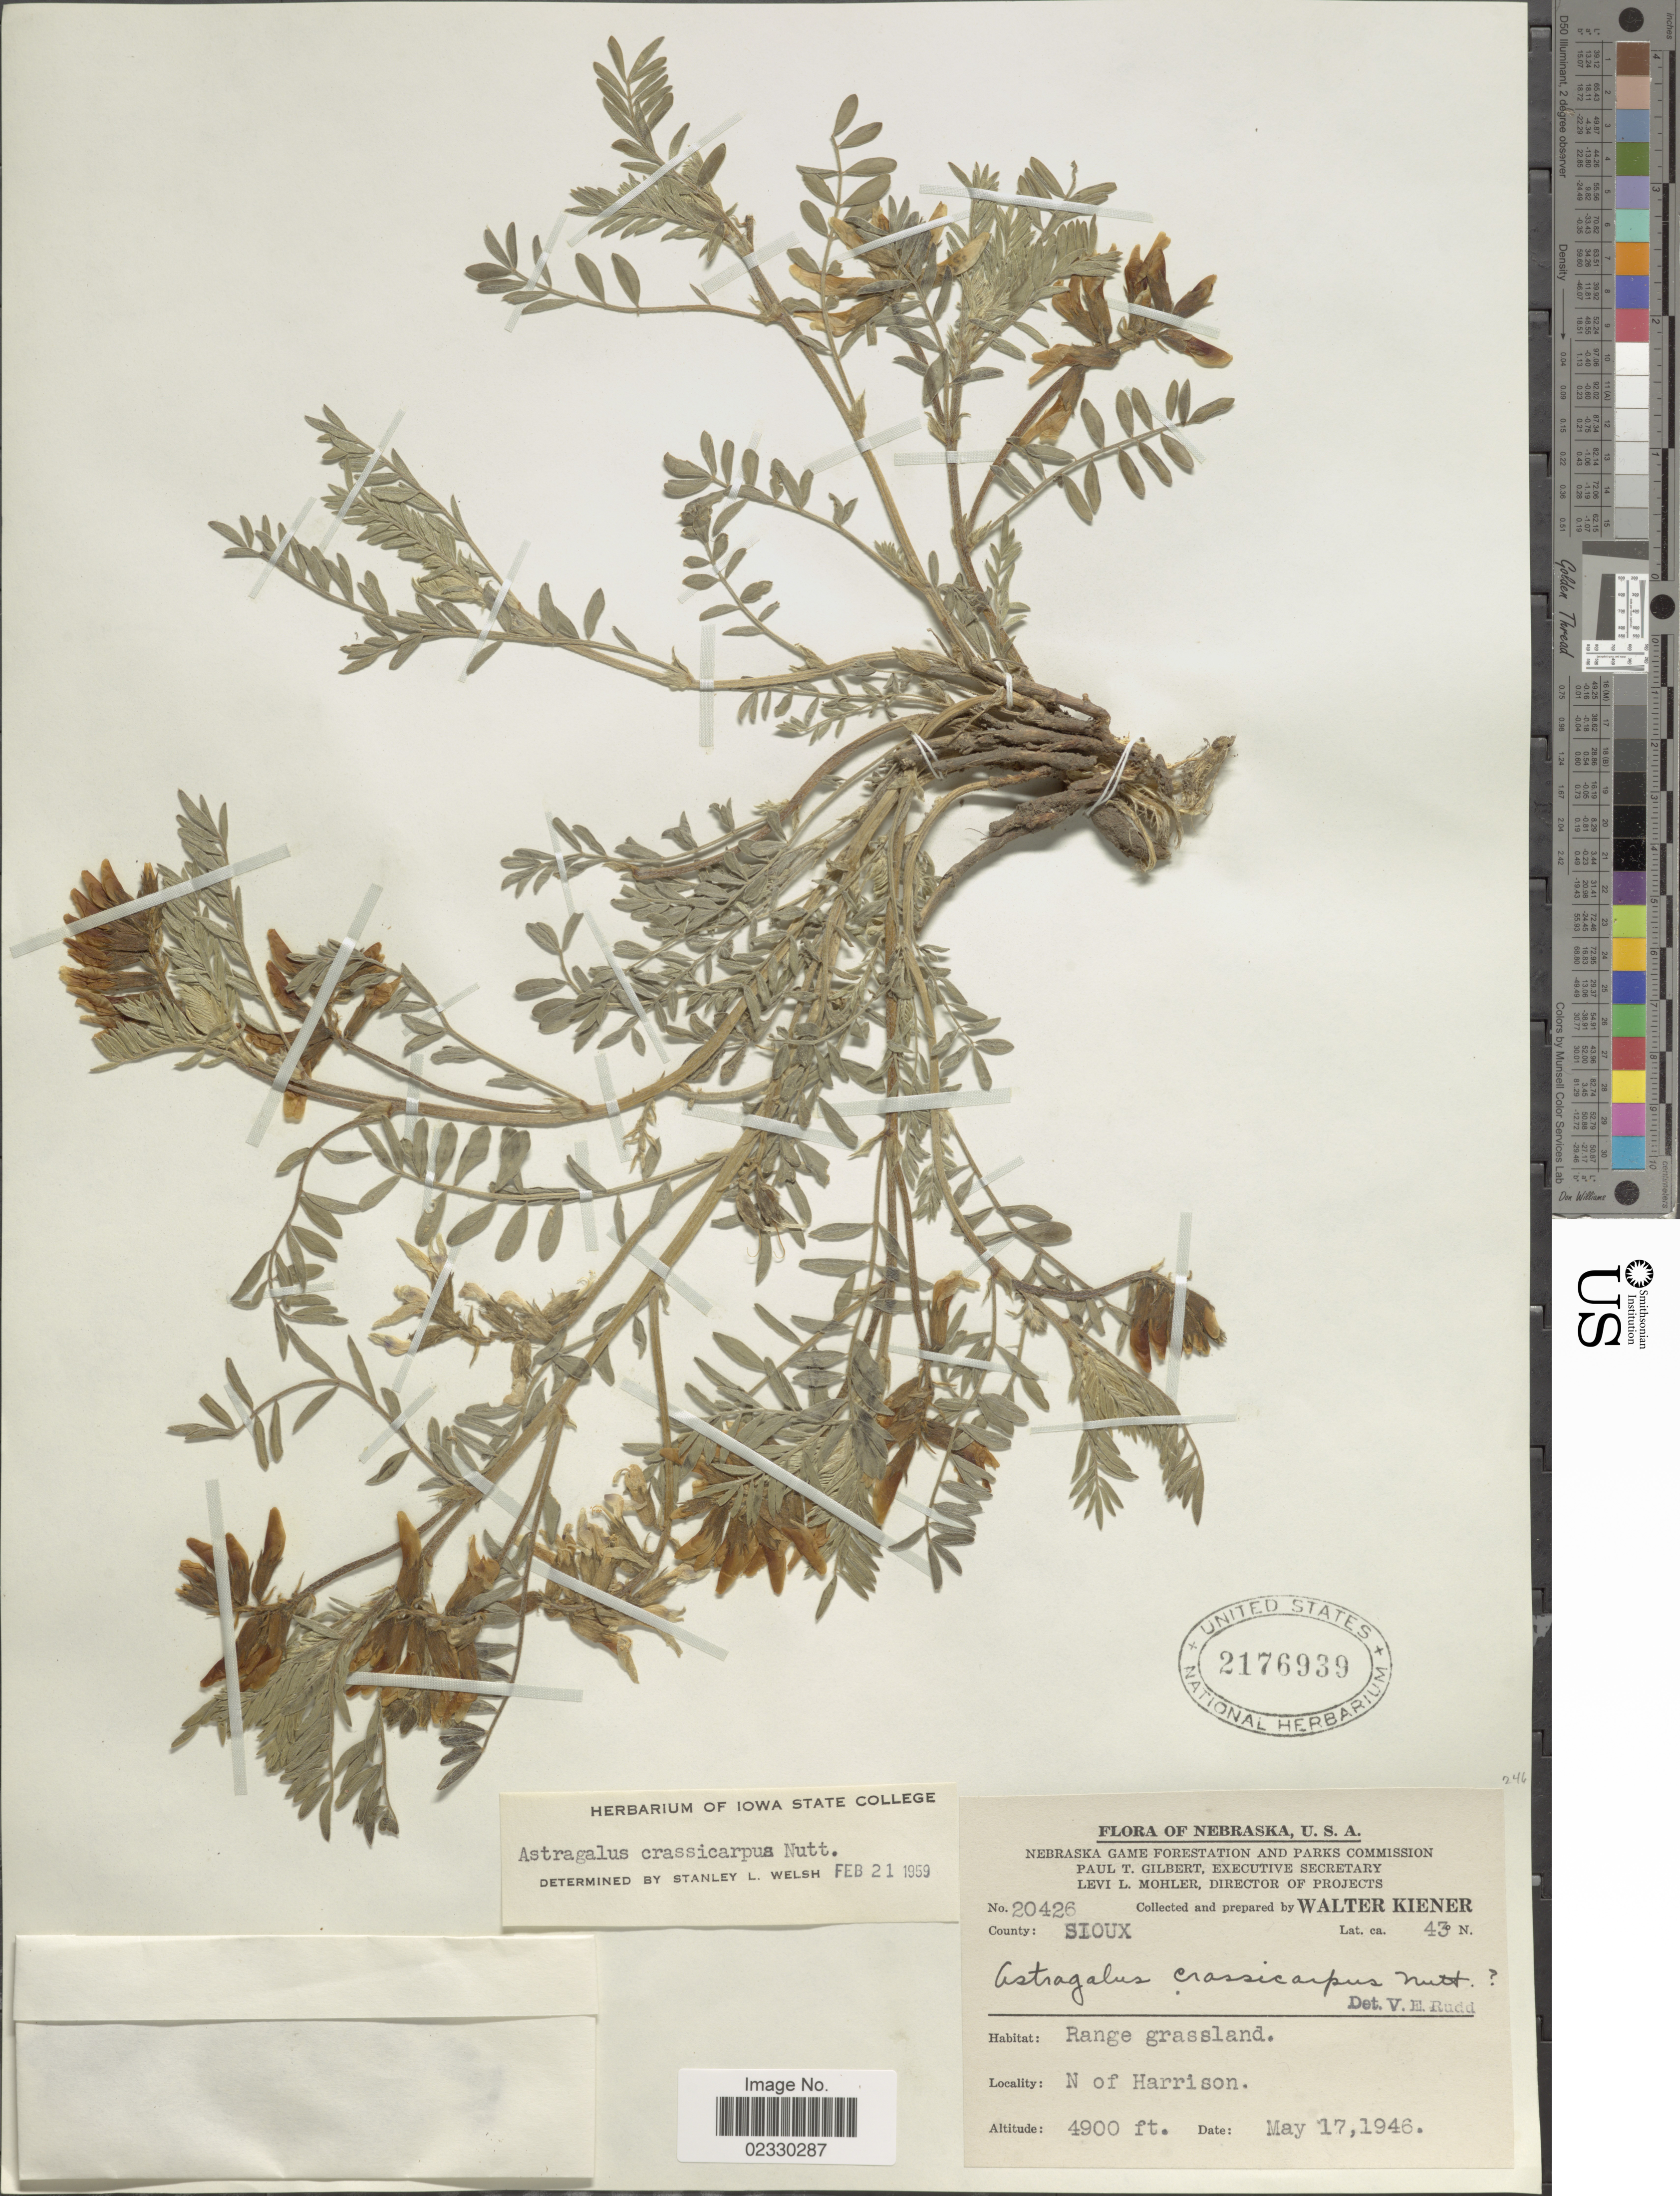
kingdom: Plantae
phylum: Tracheophyta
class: Magnoliopsida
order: Fabales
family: Fabaceae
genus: Astragalus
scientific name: Astragalus crassicarpus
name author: Nutt.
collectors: W. Kiener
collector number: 20426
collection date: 1946-05-17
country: United States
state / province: Nebraska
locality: County: Sioux, Range grassland, N of Harrison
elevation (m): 1494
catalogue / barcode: US 2176939